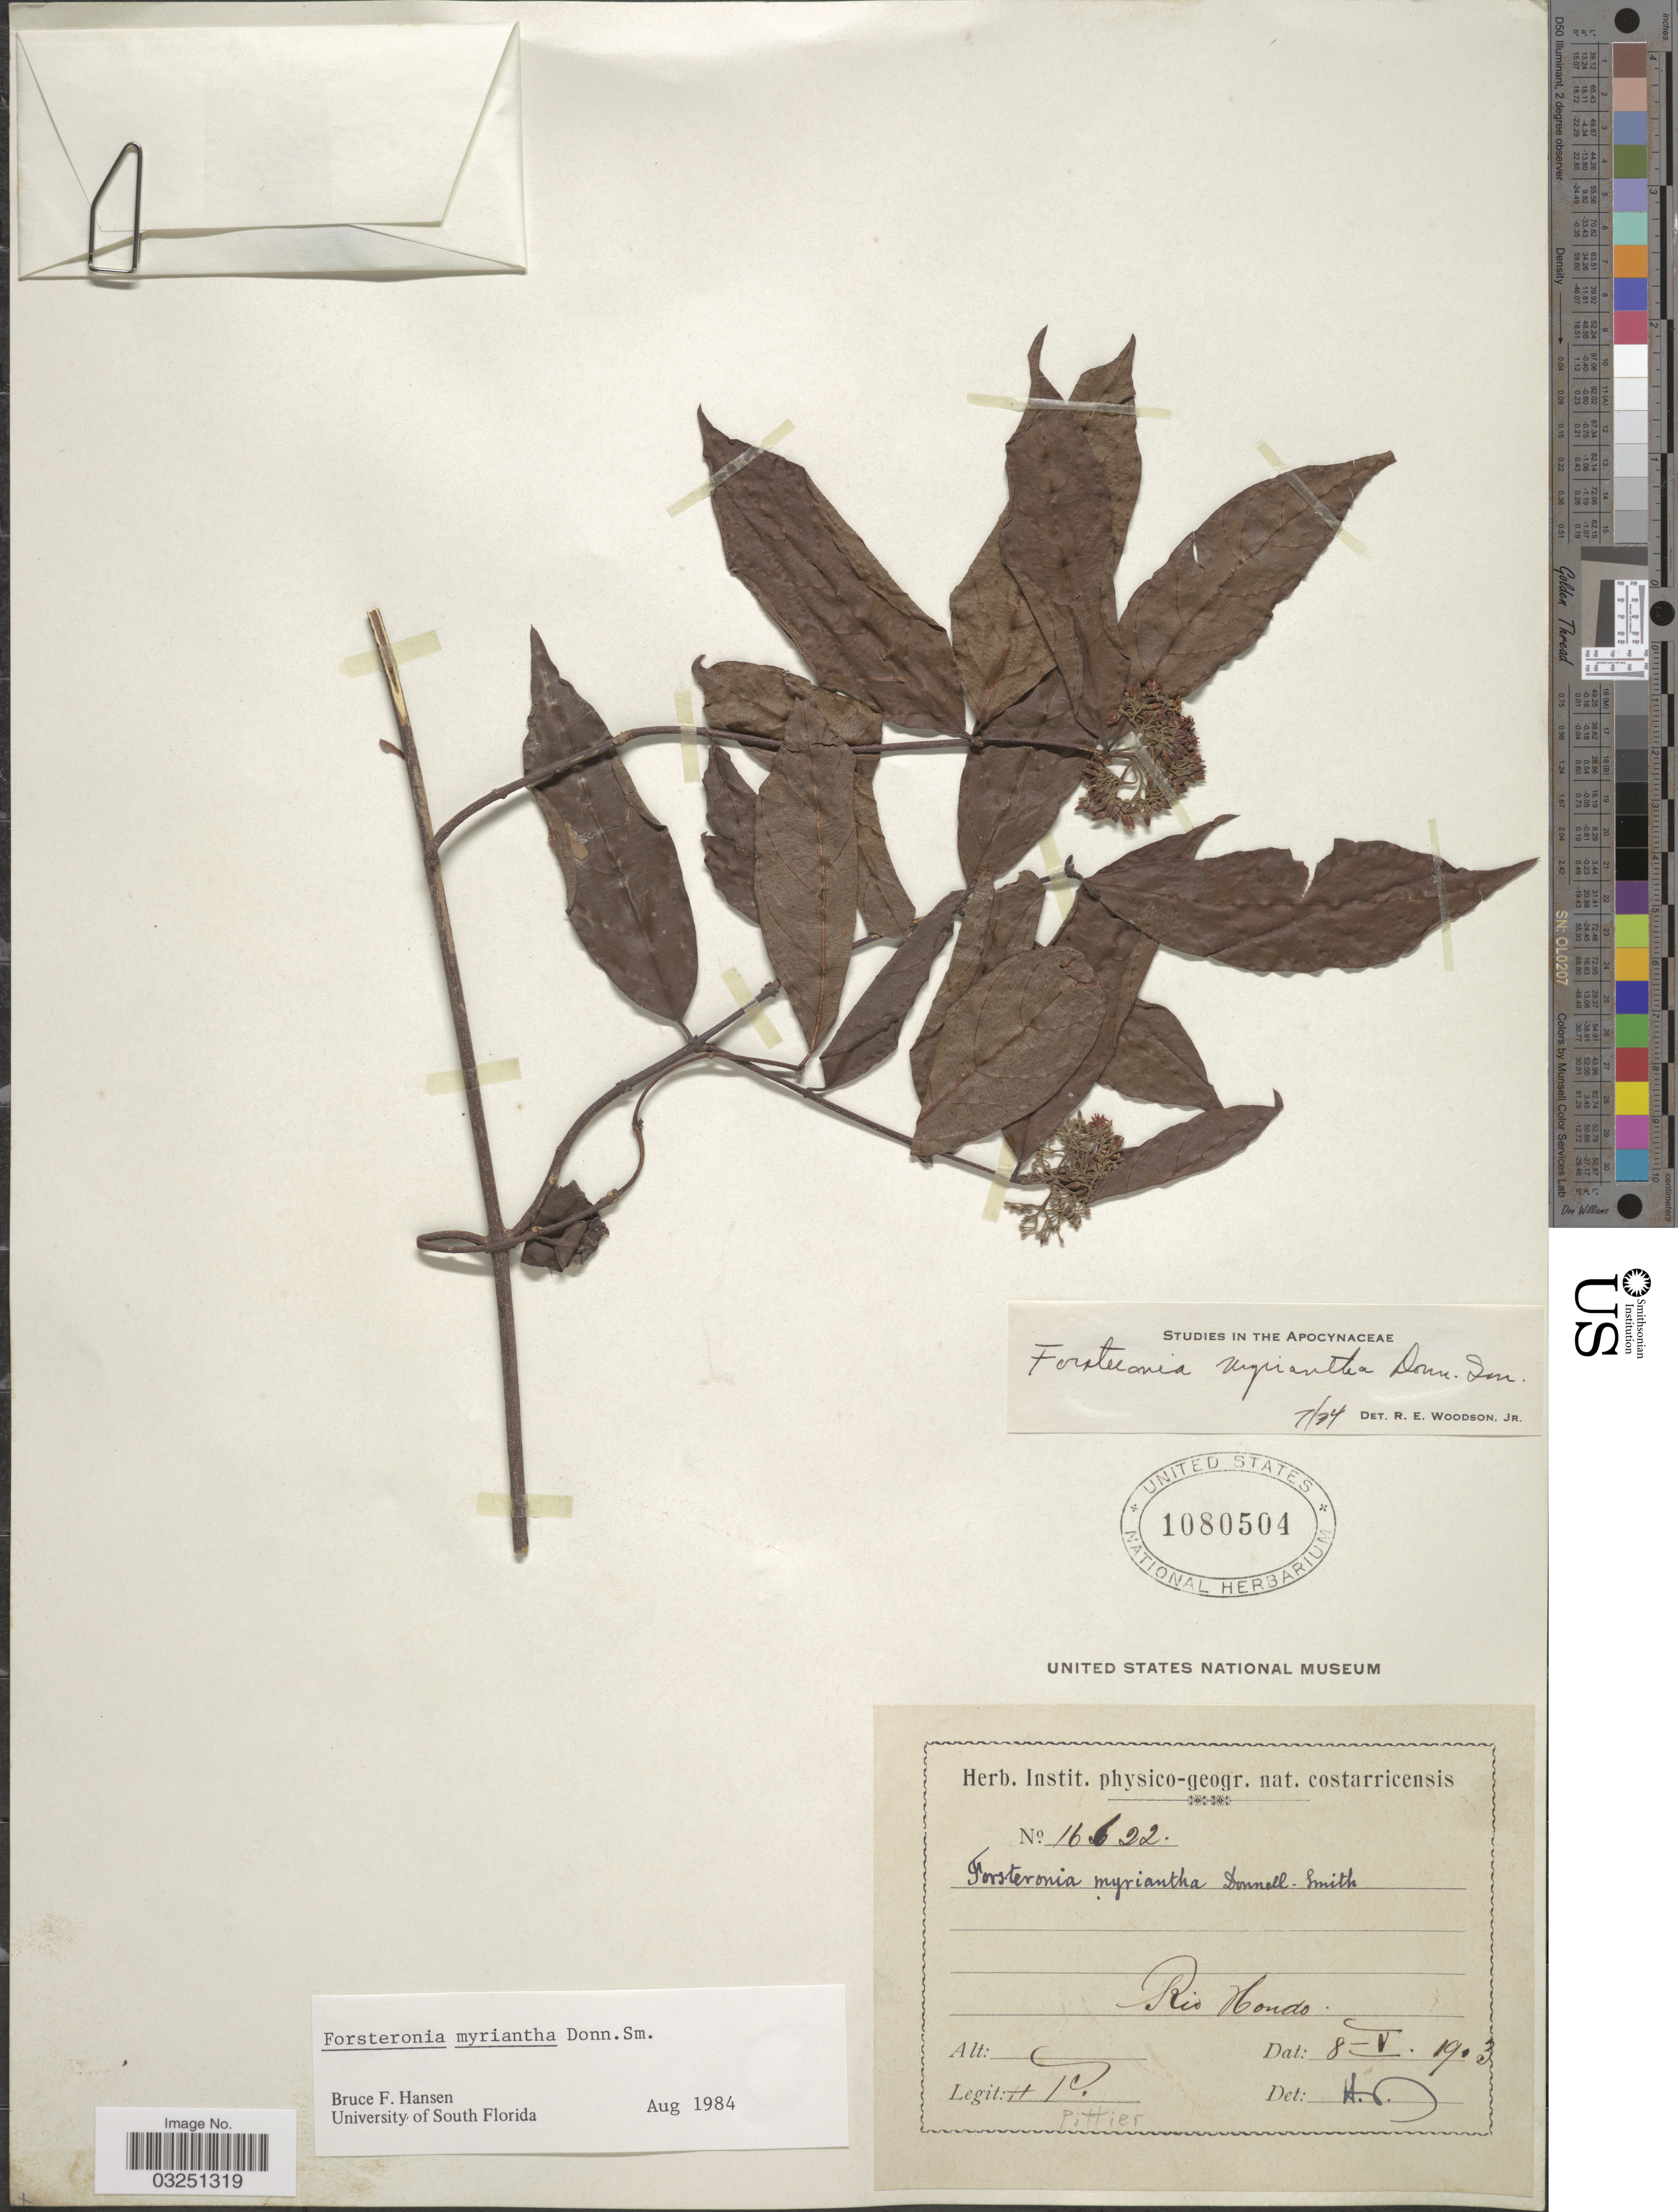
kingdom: Plantae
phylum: Tracheophyta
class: Magnoliopsida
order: Gentianales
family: Apocynaceae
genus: Forsteronia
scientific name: Forsteronia myriantha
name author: Donn. Sm.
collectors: H. F. Pittier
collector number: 16622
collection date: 1903-05-08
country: Costa Rica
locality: Rio Hondo.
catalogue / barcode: US 1080504